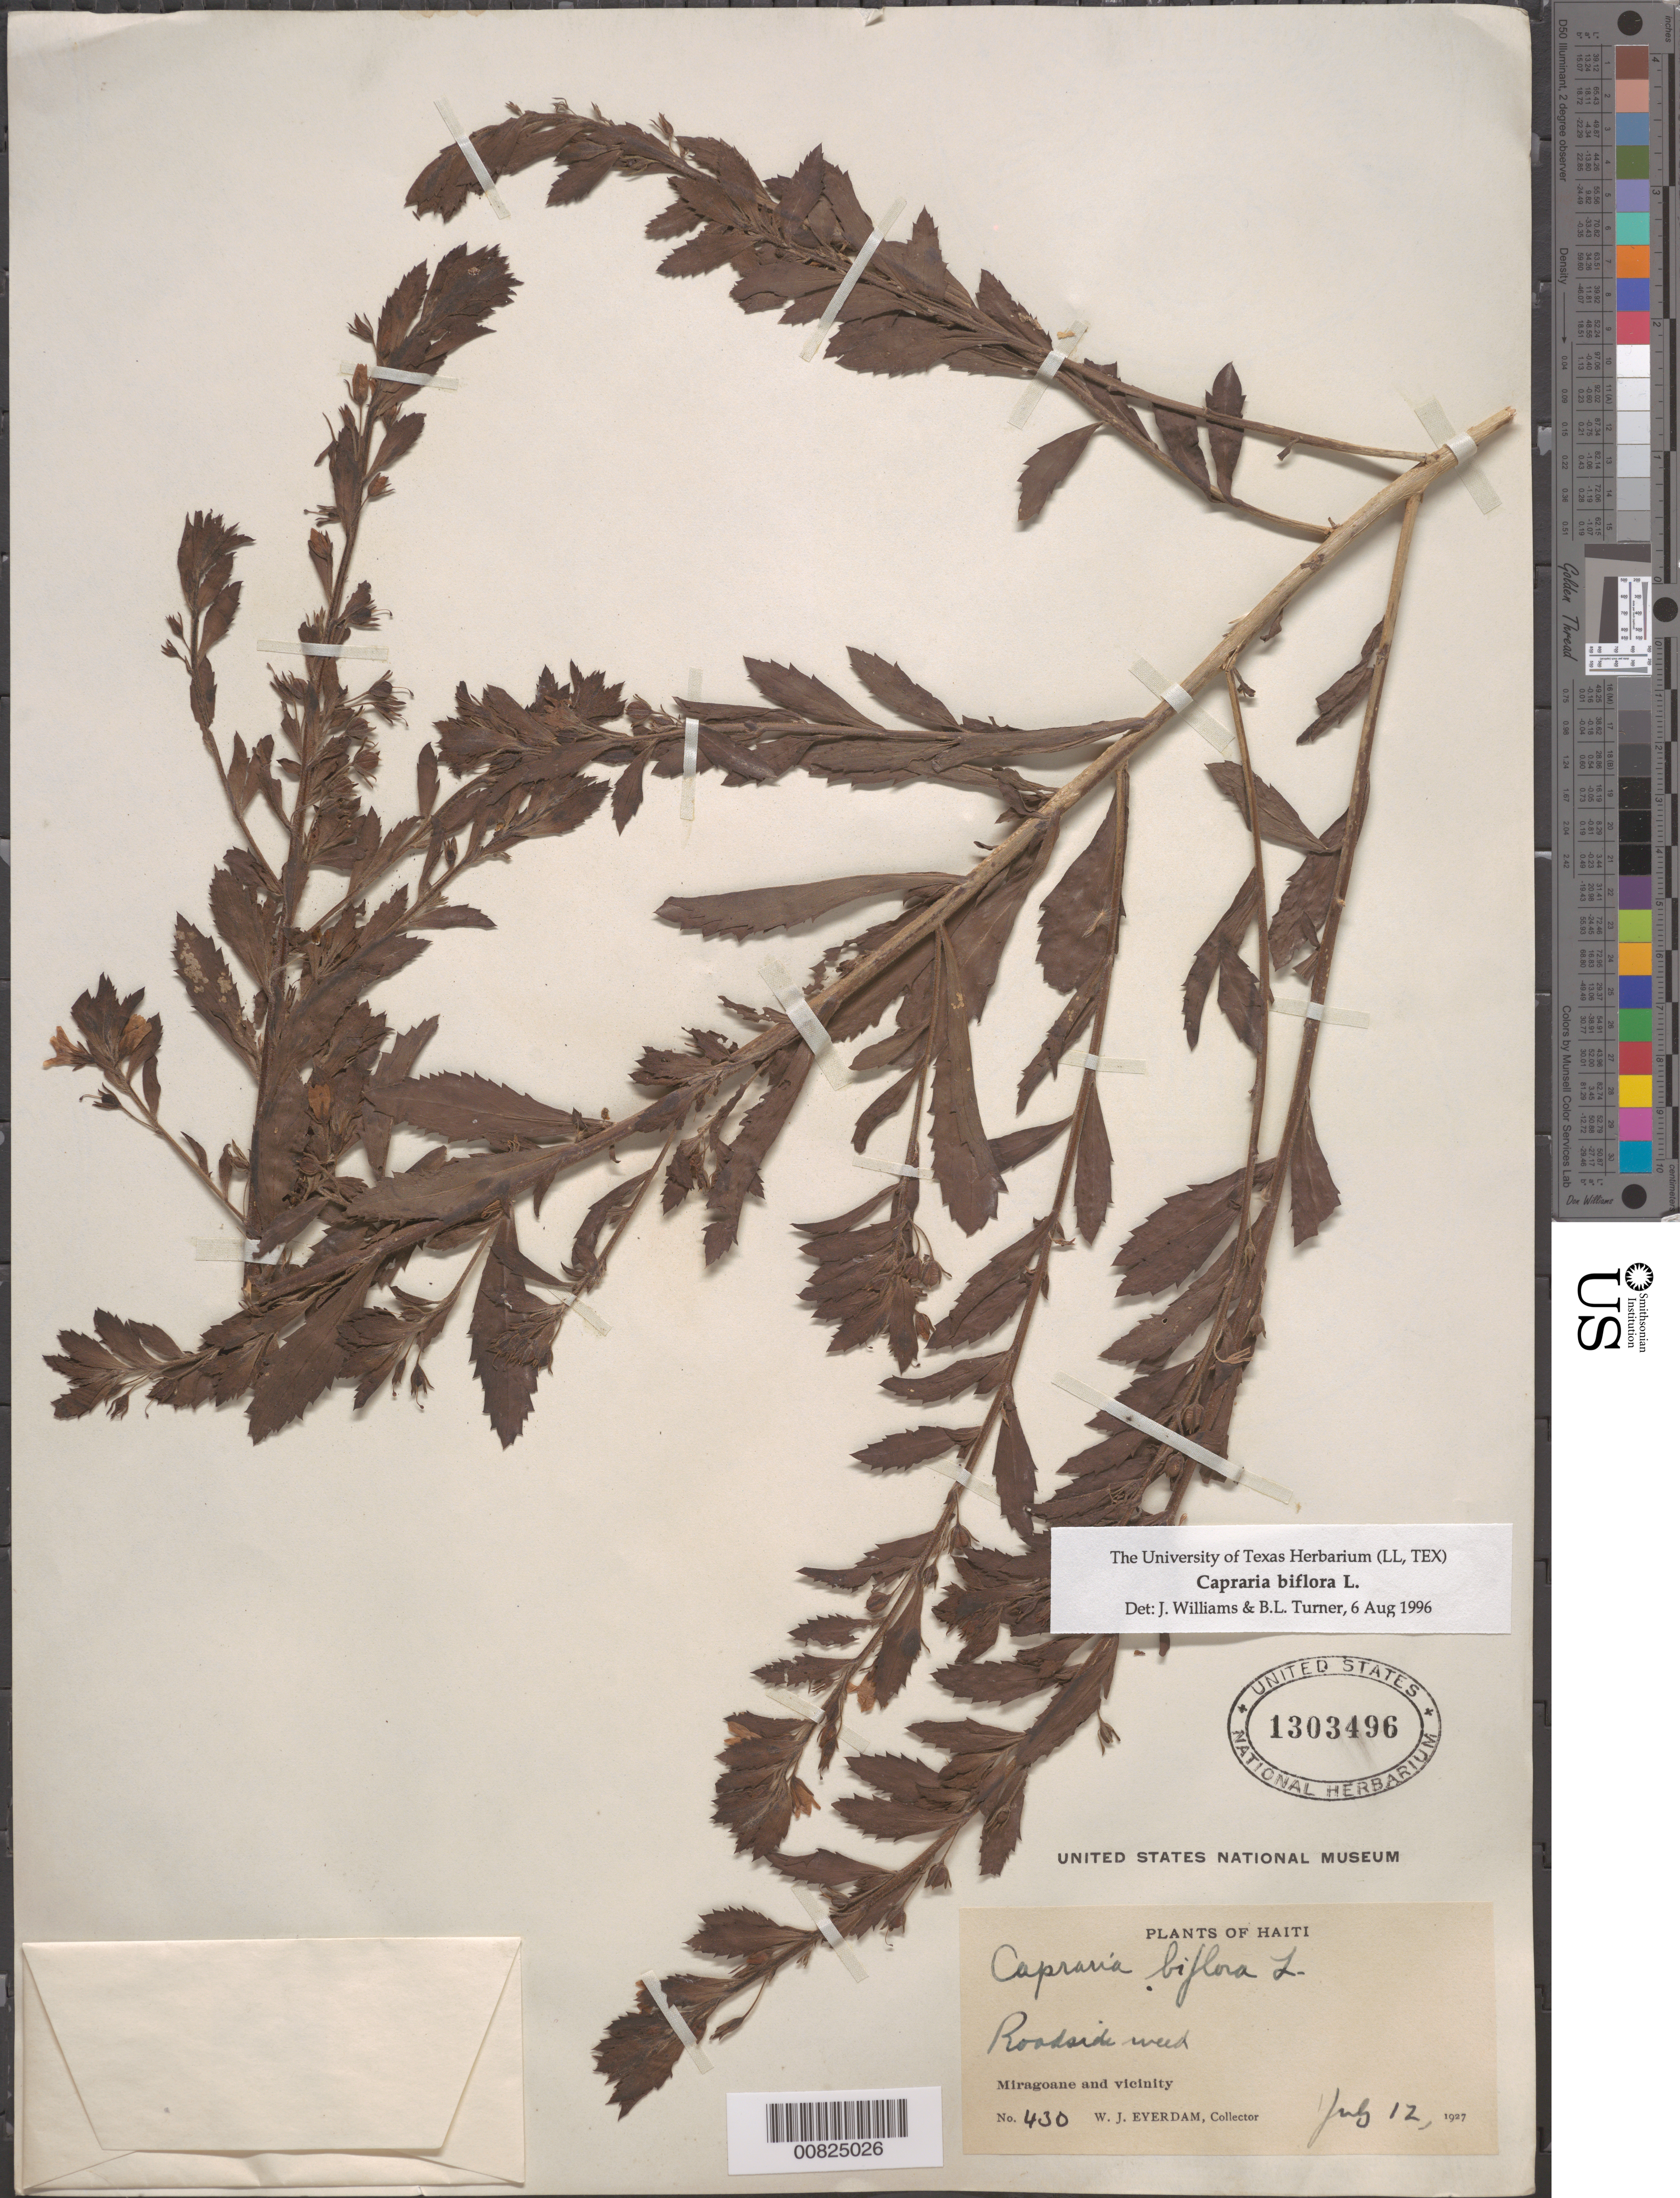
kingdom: Plantae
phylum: Tracheophyta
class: Magnoliopsida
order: Lamiales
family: Scrophulariaceae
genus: Capraria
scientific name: Capraria biflora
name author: L.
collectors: W. J. Eyerdam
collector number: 430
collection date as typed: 12 Jul 1927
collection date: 1927-07-12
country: Haiti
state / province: Grand'Anse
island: Hispaniola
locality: Miragoane and vicinity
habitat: Roadside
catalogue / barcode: US 1303496